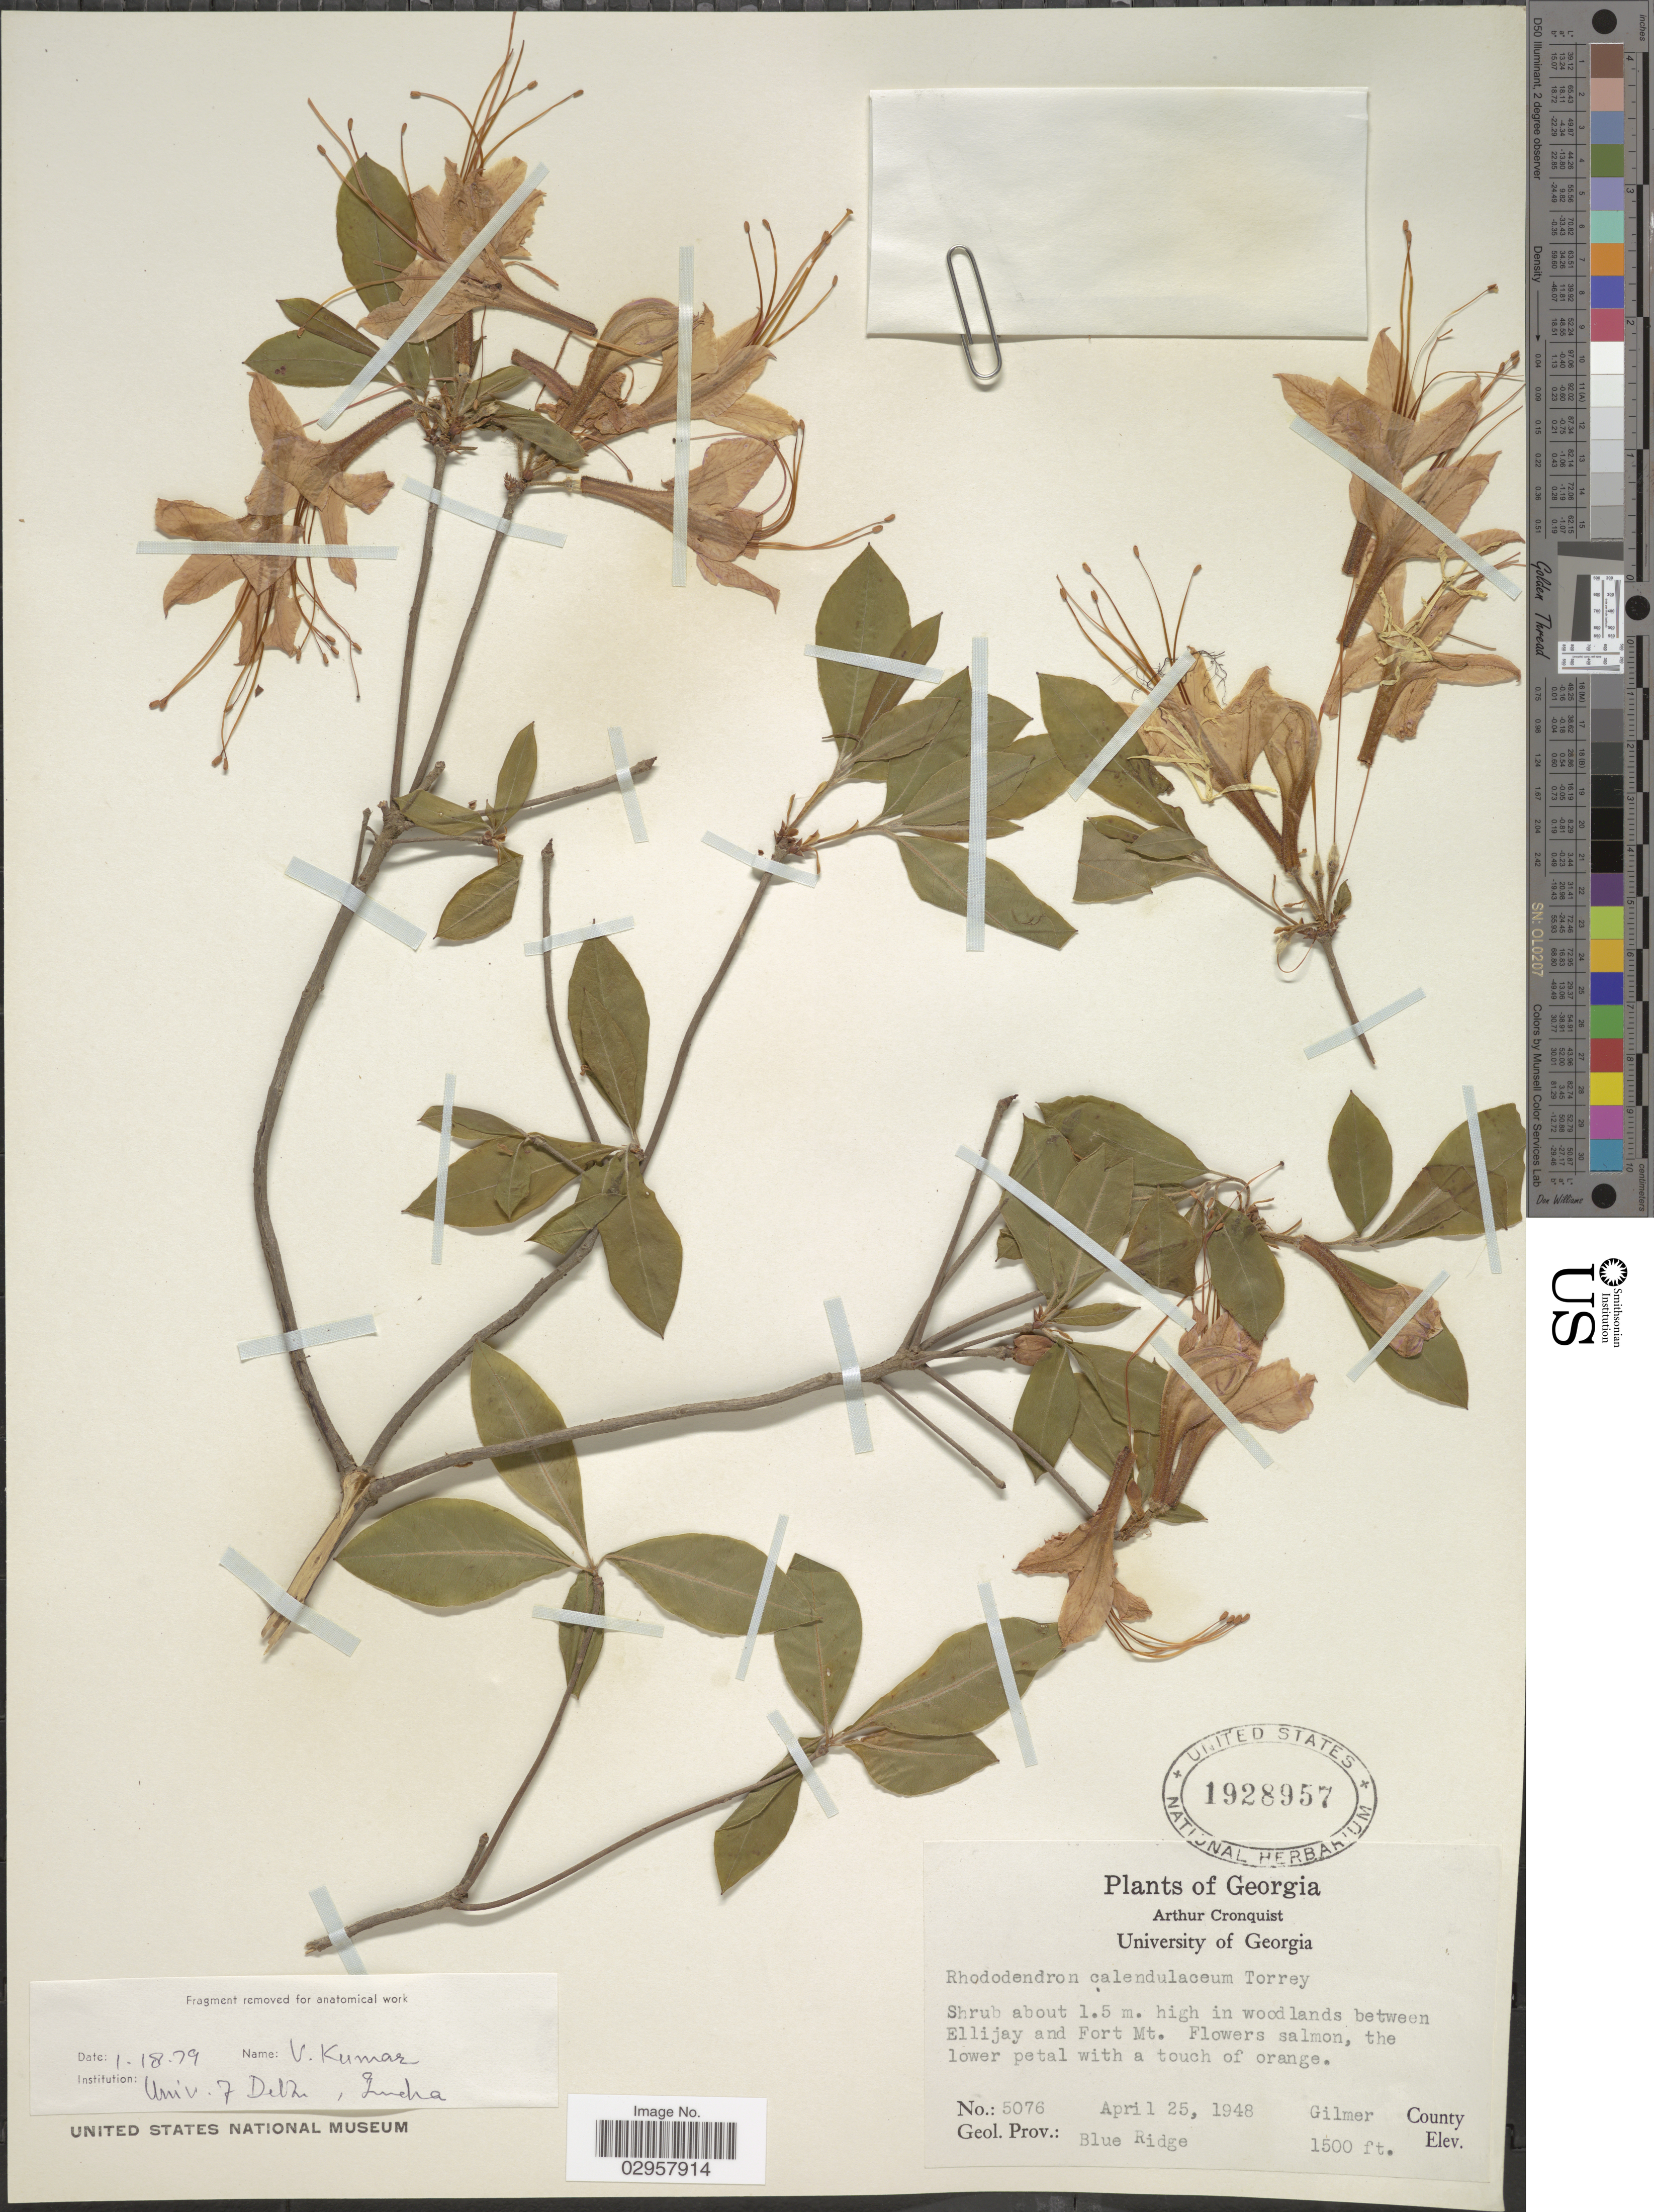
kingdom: Plantae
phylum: Tracheophyta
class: Magnoliopsida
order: Ericales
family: Ericaceae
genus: Rhododendron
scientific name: Rhododendron calendulaceum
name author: (Michx.) Torr.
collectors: A. J. Cronquist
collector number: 5076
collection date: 1948-04-25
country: United States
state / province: Georgia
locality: In woodsland between Ellijay and Fort Mt. Gilmer County. Geol. Prov.: Blue Ridge.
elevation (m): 457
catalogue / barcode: US 1928957